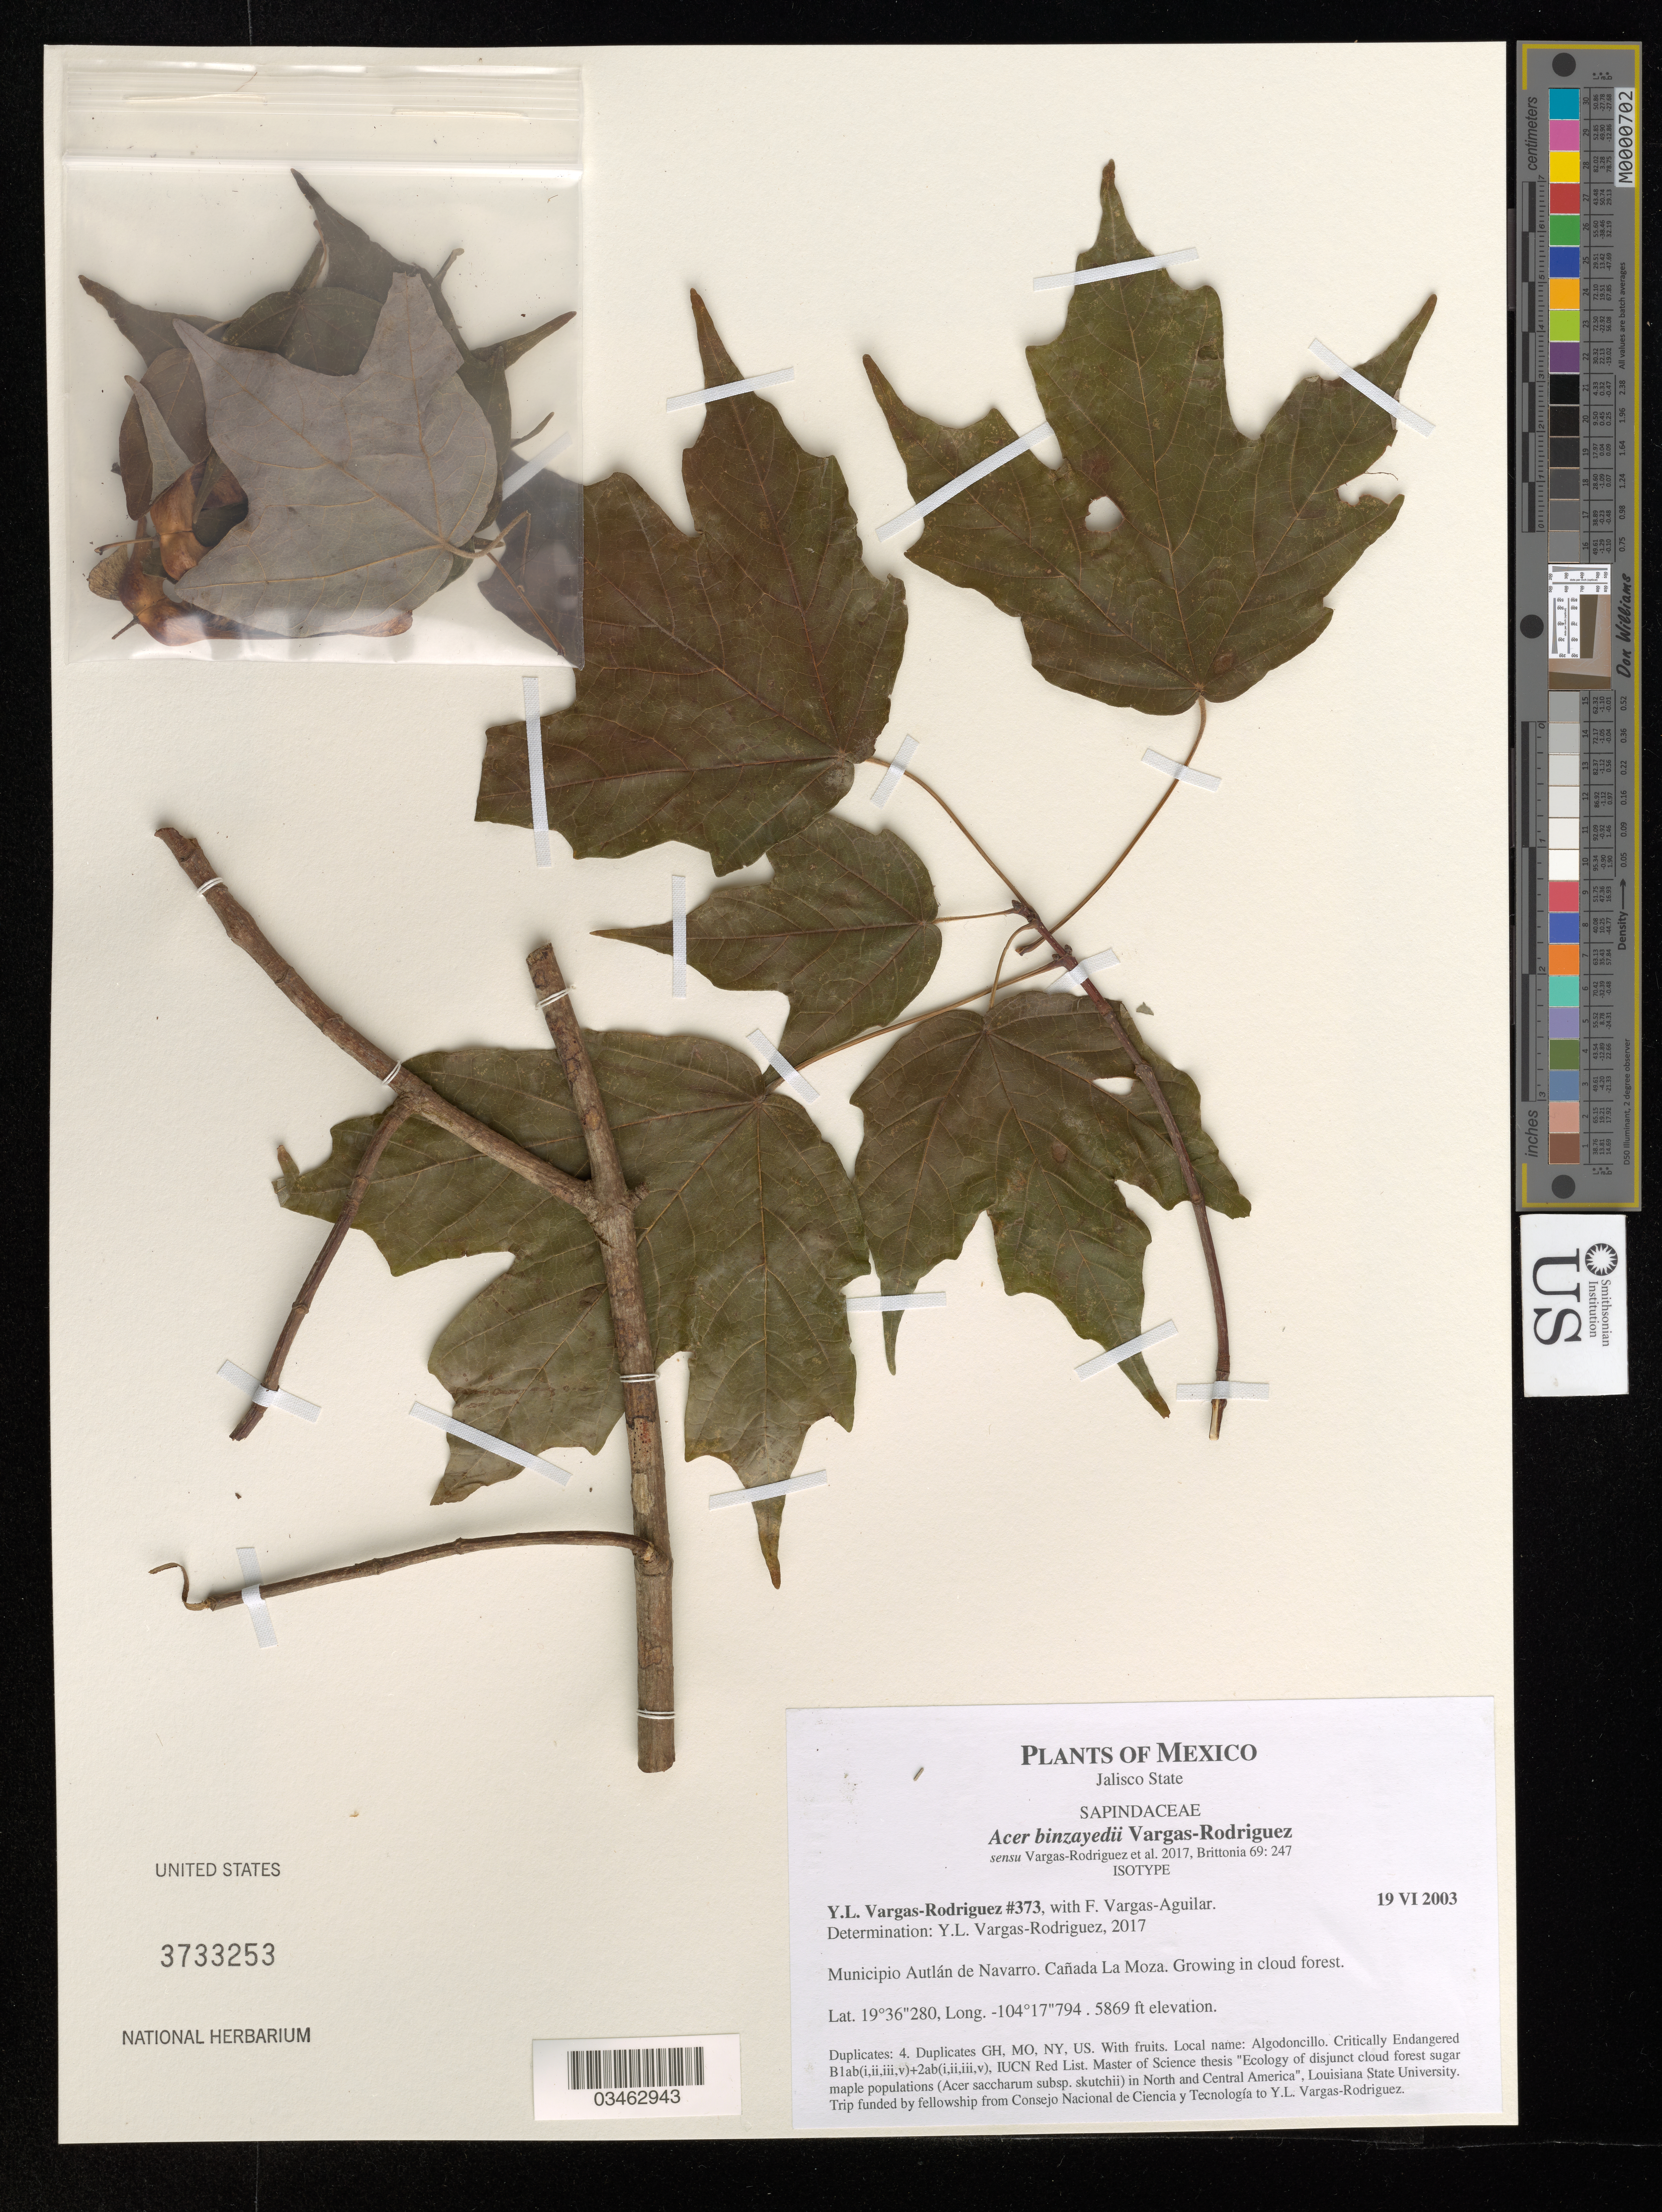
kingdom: Plantae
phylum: Tracheophyta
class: Magnoliopsida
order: Sapindales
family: Sapindaceae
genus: Acer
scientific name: Acer binzayedii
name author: Y.L.Vargas-Rodr.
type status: Isotype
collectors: Y. Vargas-Rodriguez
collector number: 373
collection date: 2003-06-19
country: Mexico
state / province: Jalisco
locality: Municipio Autlan de Navarro. Canada La Moza.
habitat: Growing in cloud forest.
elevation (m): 1789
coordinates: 19 36 280, -104 17 794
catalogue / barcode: US 3733253